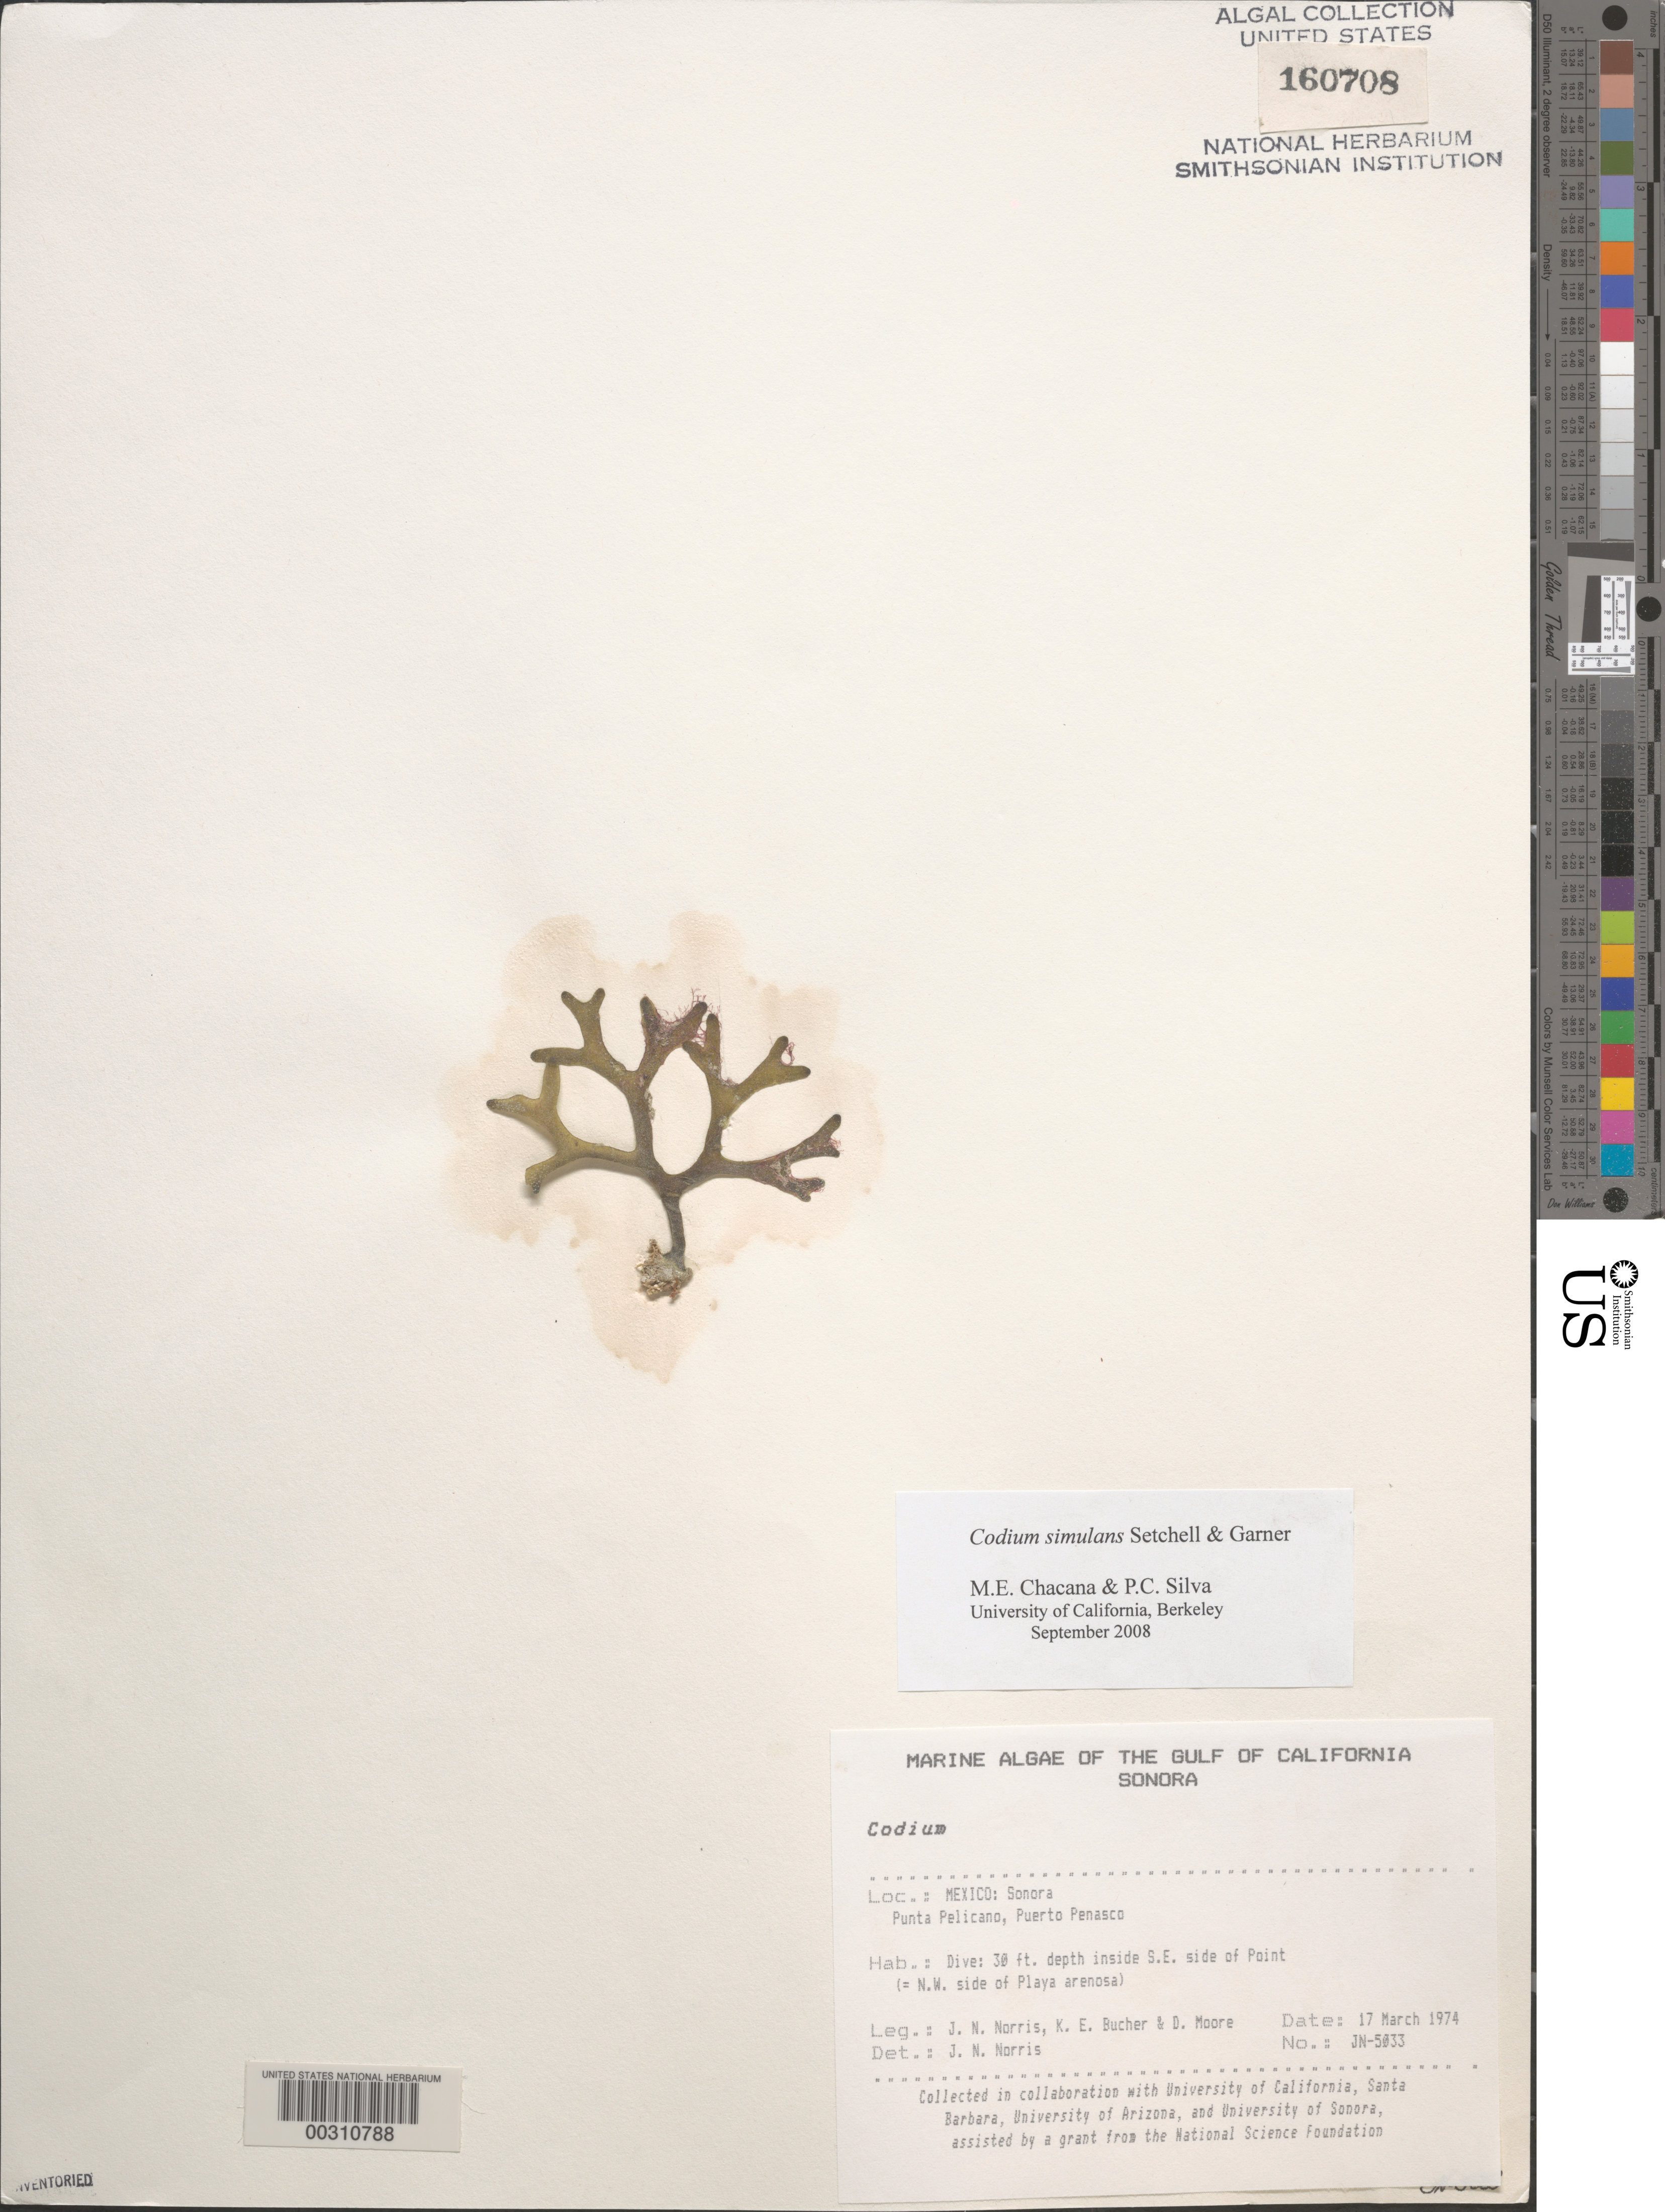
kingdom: Plantae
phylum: Chlorophyta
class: Ulvophyceae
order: Bryopsidales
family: Codiaceae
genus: Codium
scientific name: Codium simulans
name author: Setch. & N.L. Gardner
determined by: Chacana, M. E.; Silva, P. C.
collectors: J. N. Norris, K. E. Bucher & D. Moore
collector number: JN-5033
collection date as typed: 17 Mar 1974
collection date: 1974-03-17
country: Mexico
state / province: Sonora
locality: Punta Pelicano, Puerto Penasco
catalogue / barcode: US 160708